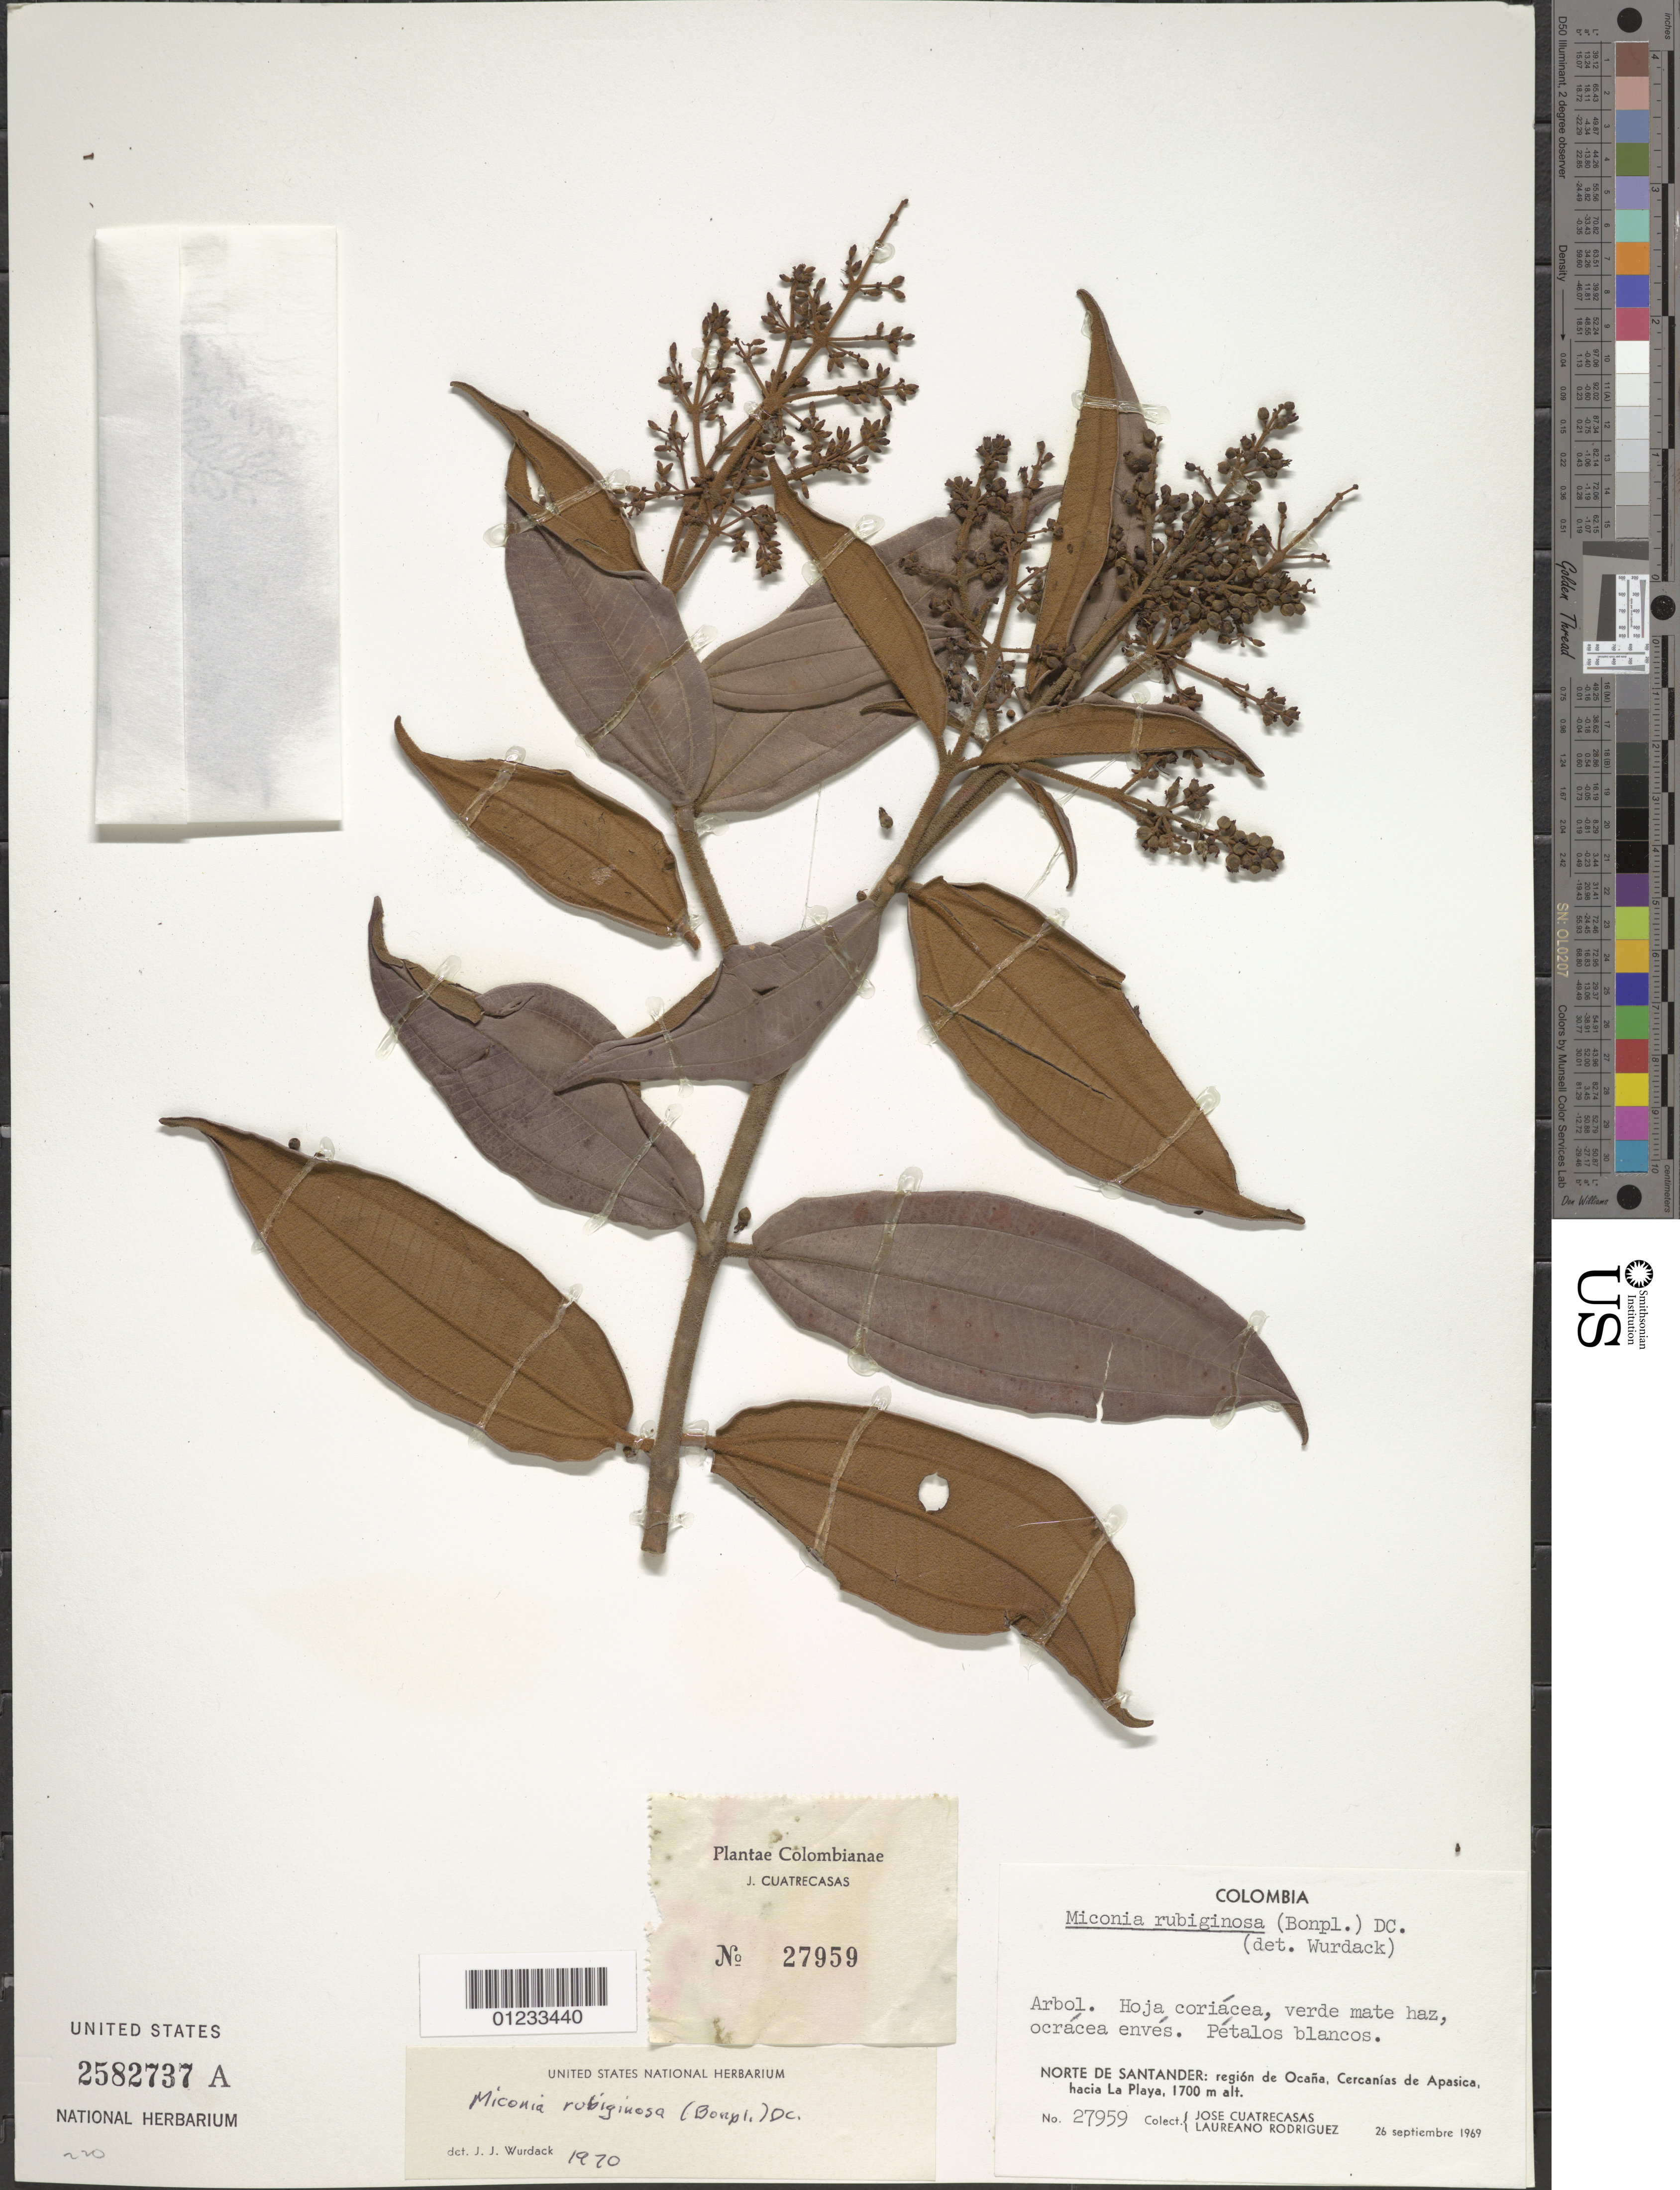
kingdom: Plantae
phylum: Tracheophyta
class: Magnoliopsida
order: Myrtales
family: Melastomataceae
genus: Miconia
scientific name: Miconia rubiginosa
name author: (Bonpl.) DC.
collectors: J. Cuatrecasas & L. Rodriguez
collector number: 27959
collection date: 1969-09-26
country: Colombia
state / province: Norte de Santander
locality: Región de Ocaña, Cercanías de Apasica, hacia La Playa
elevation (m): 1700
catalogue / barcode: US 2582737A